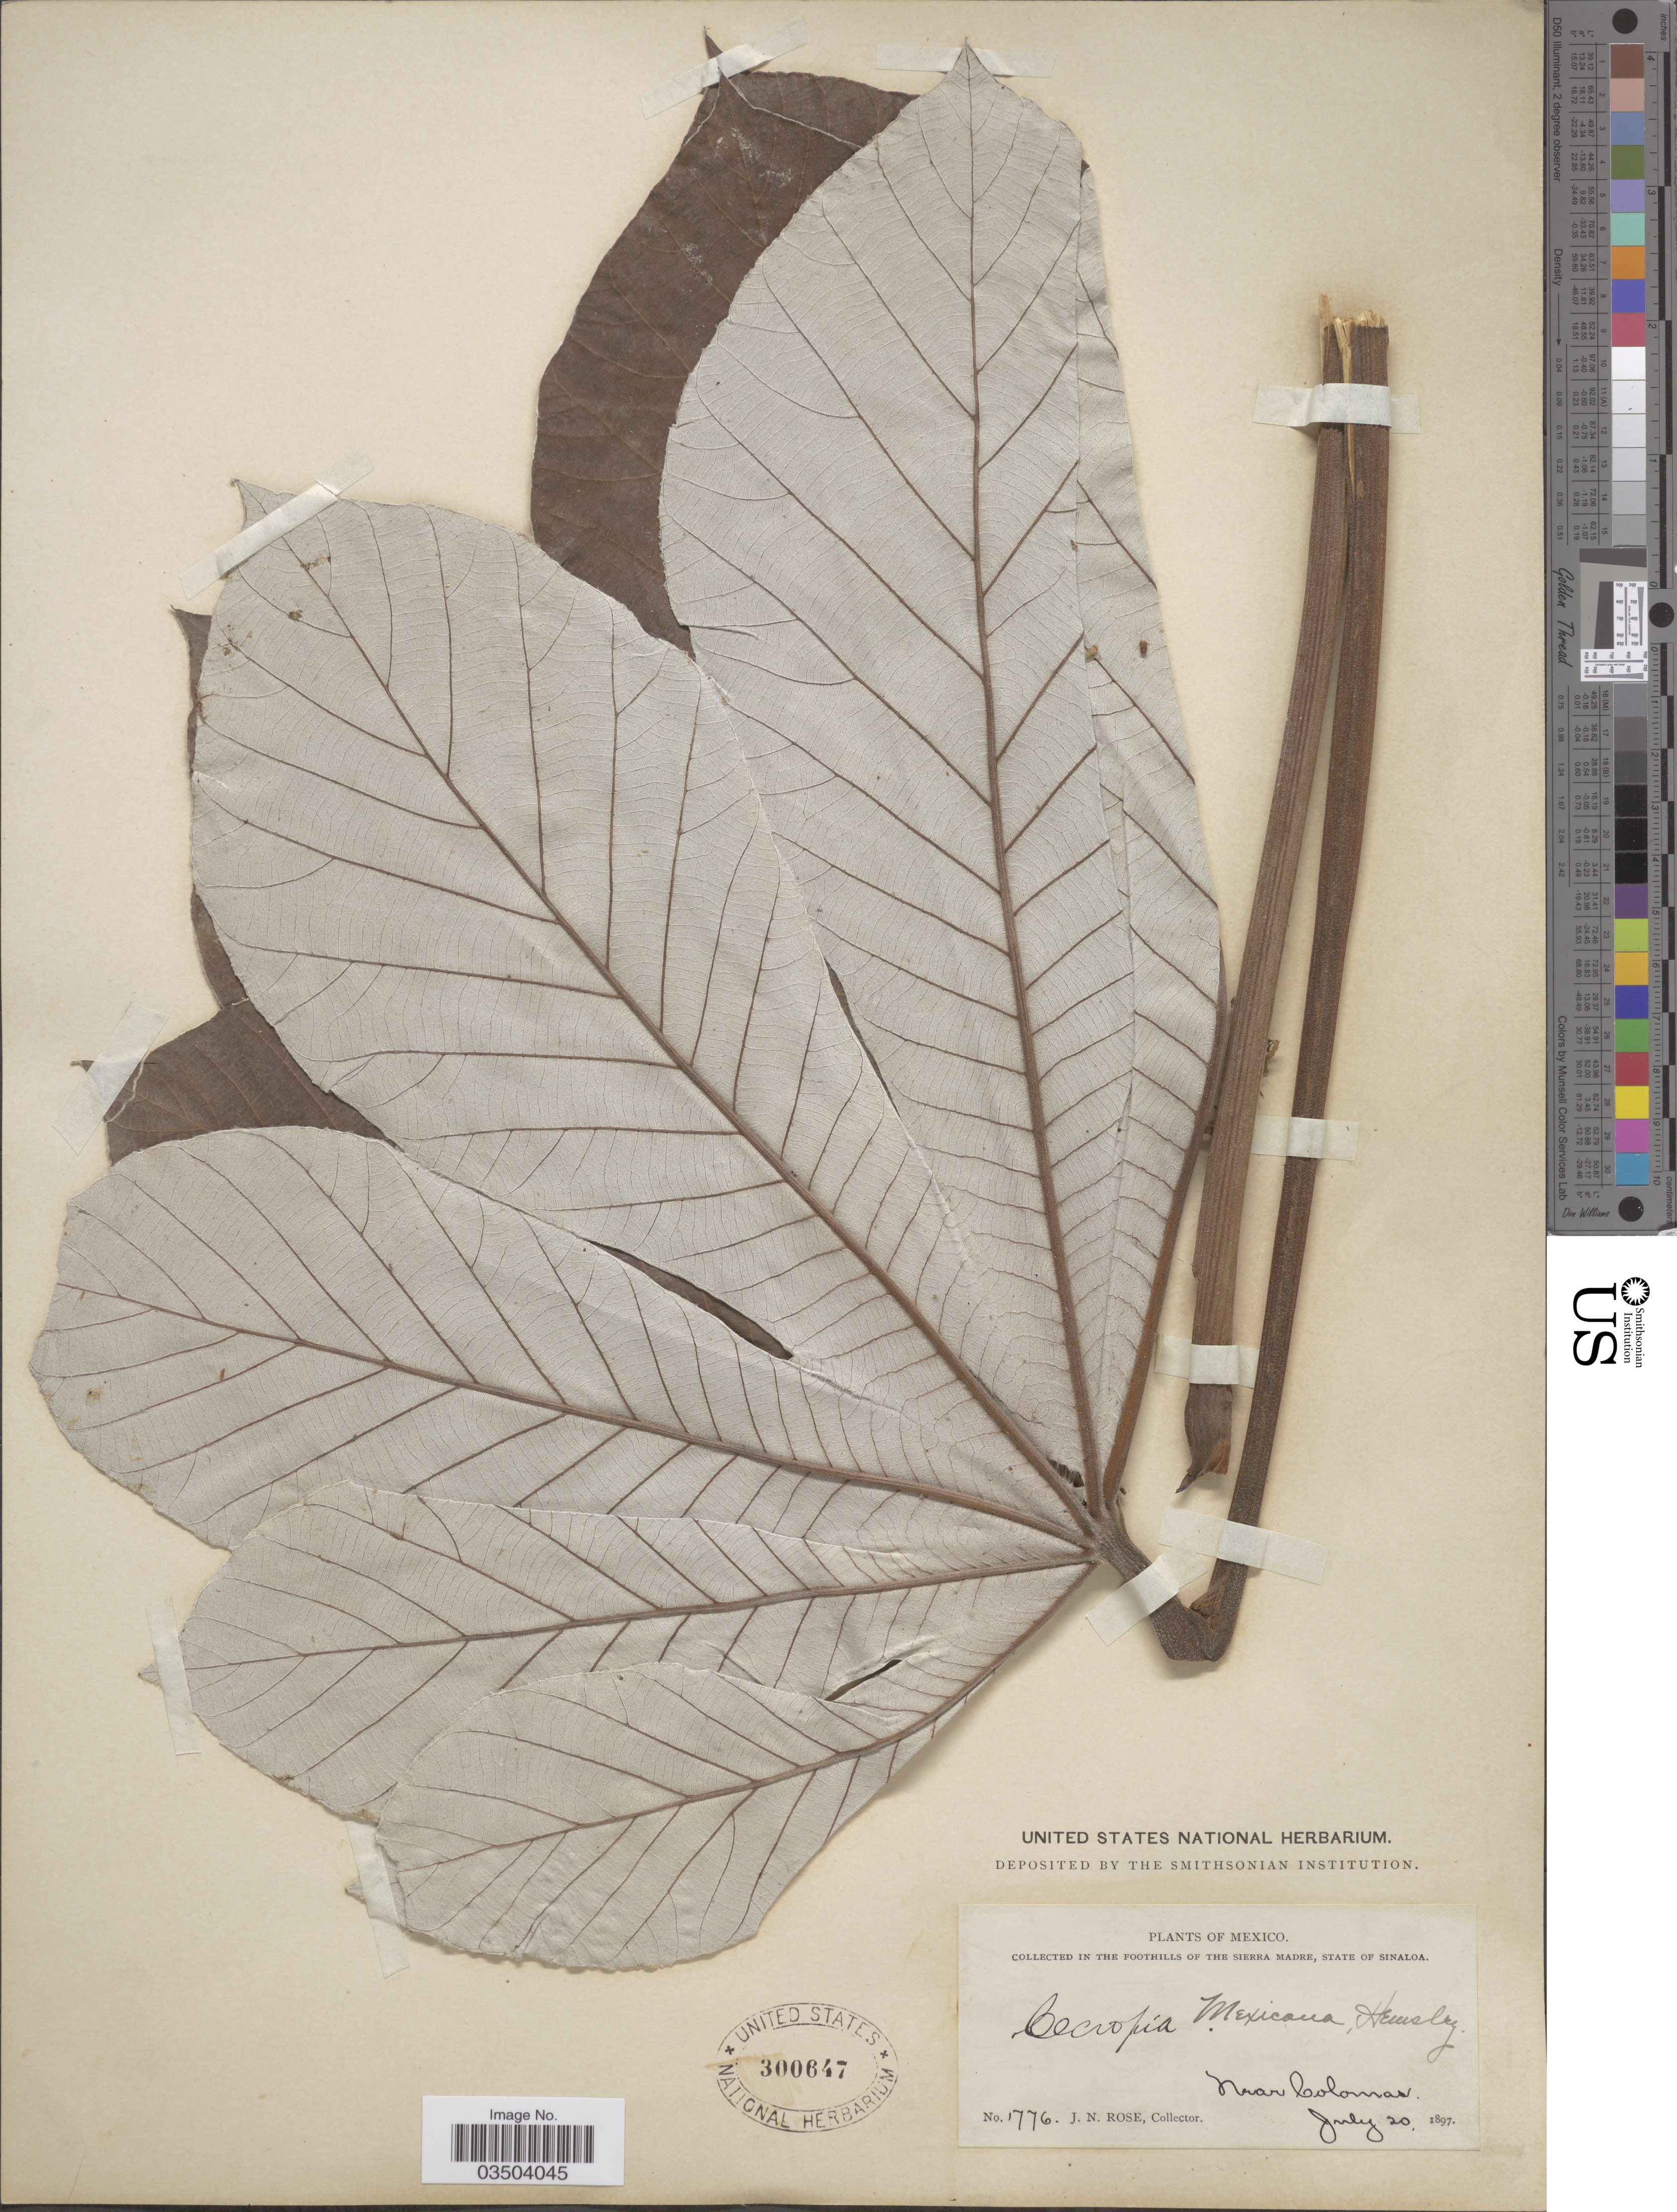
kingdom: Plantae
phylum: Tracheophyta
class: Magnoliopsida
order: Rosales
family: Urticaceae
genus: Cecropia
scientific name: Cecropia obtusifolia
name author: Bertol.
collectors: J. N. Rose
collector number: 1776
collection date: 1897-07-20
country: Mexico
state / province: Sinaloa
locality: In the foothills of the Sierra Madre, State of Sinaloa. Near Coloman.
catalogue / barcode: US 300647